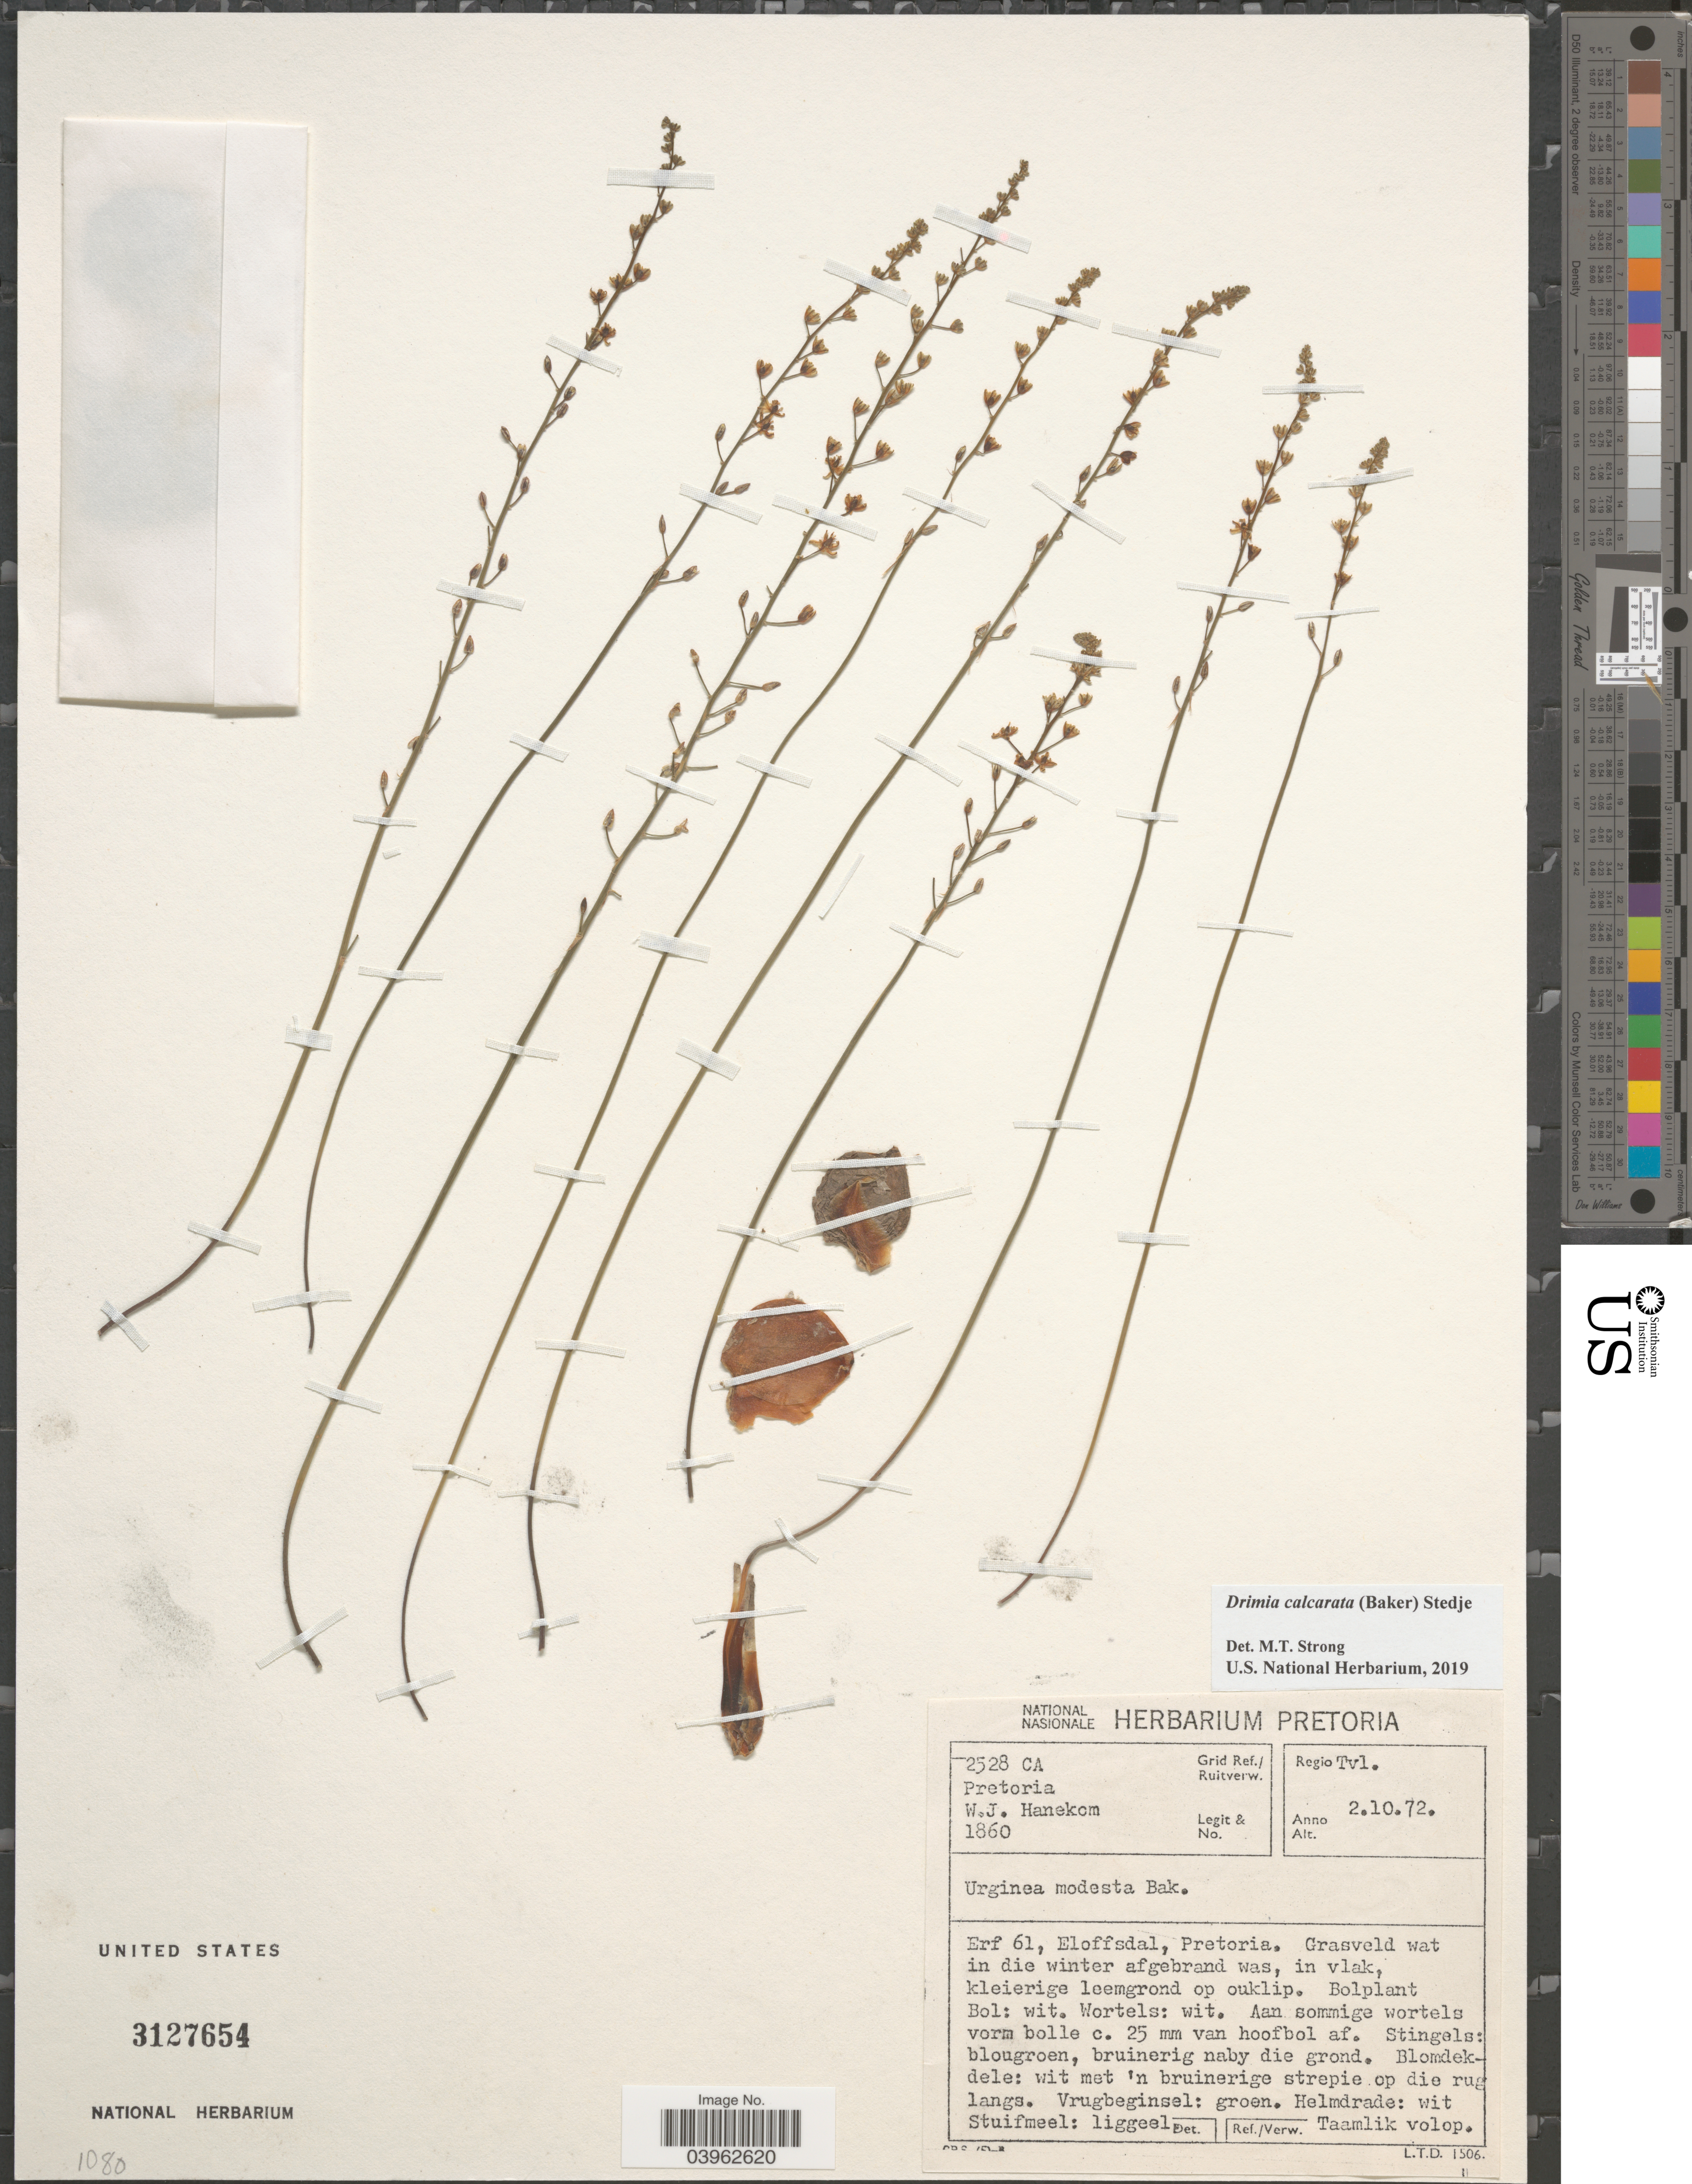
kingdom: Plantae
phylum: Tracheophyta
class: Liliopsida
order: Asparagales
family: Asparagaceae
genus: Drimia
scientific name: Drimia calcarata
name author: (Baker) Stedje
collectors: W. Hanekom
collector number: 1860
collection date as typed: Transcribed d/m/y: 2/10/72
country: South Africa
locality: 2528CA Grid Ref./ Ruitverw. Regio Tvl. Erf 61, Eloffsdal, Pretoria.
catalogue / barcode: US 3127654